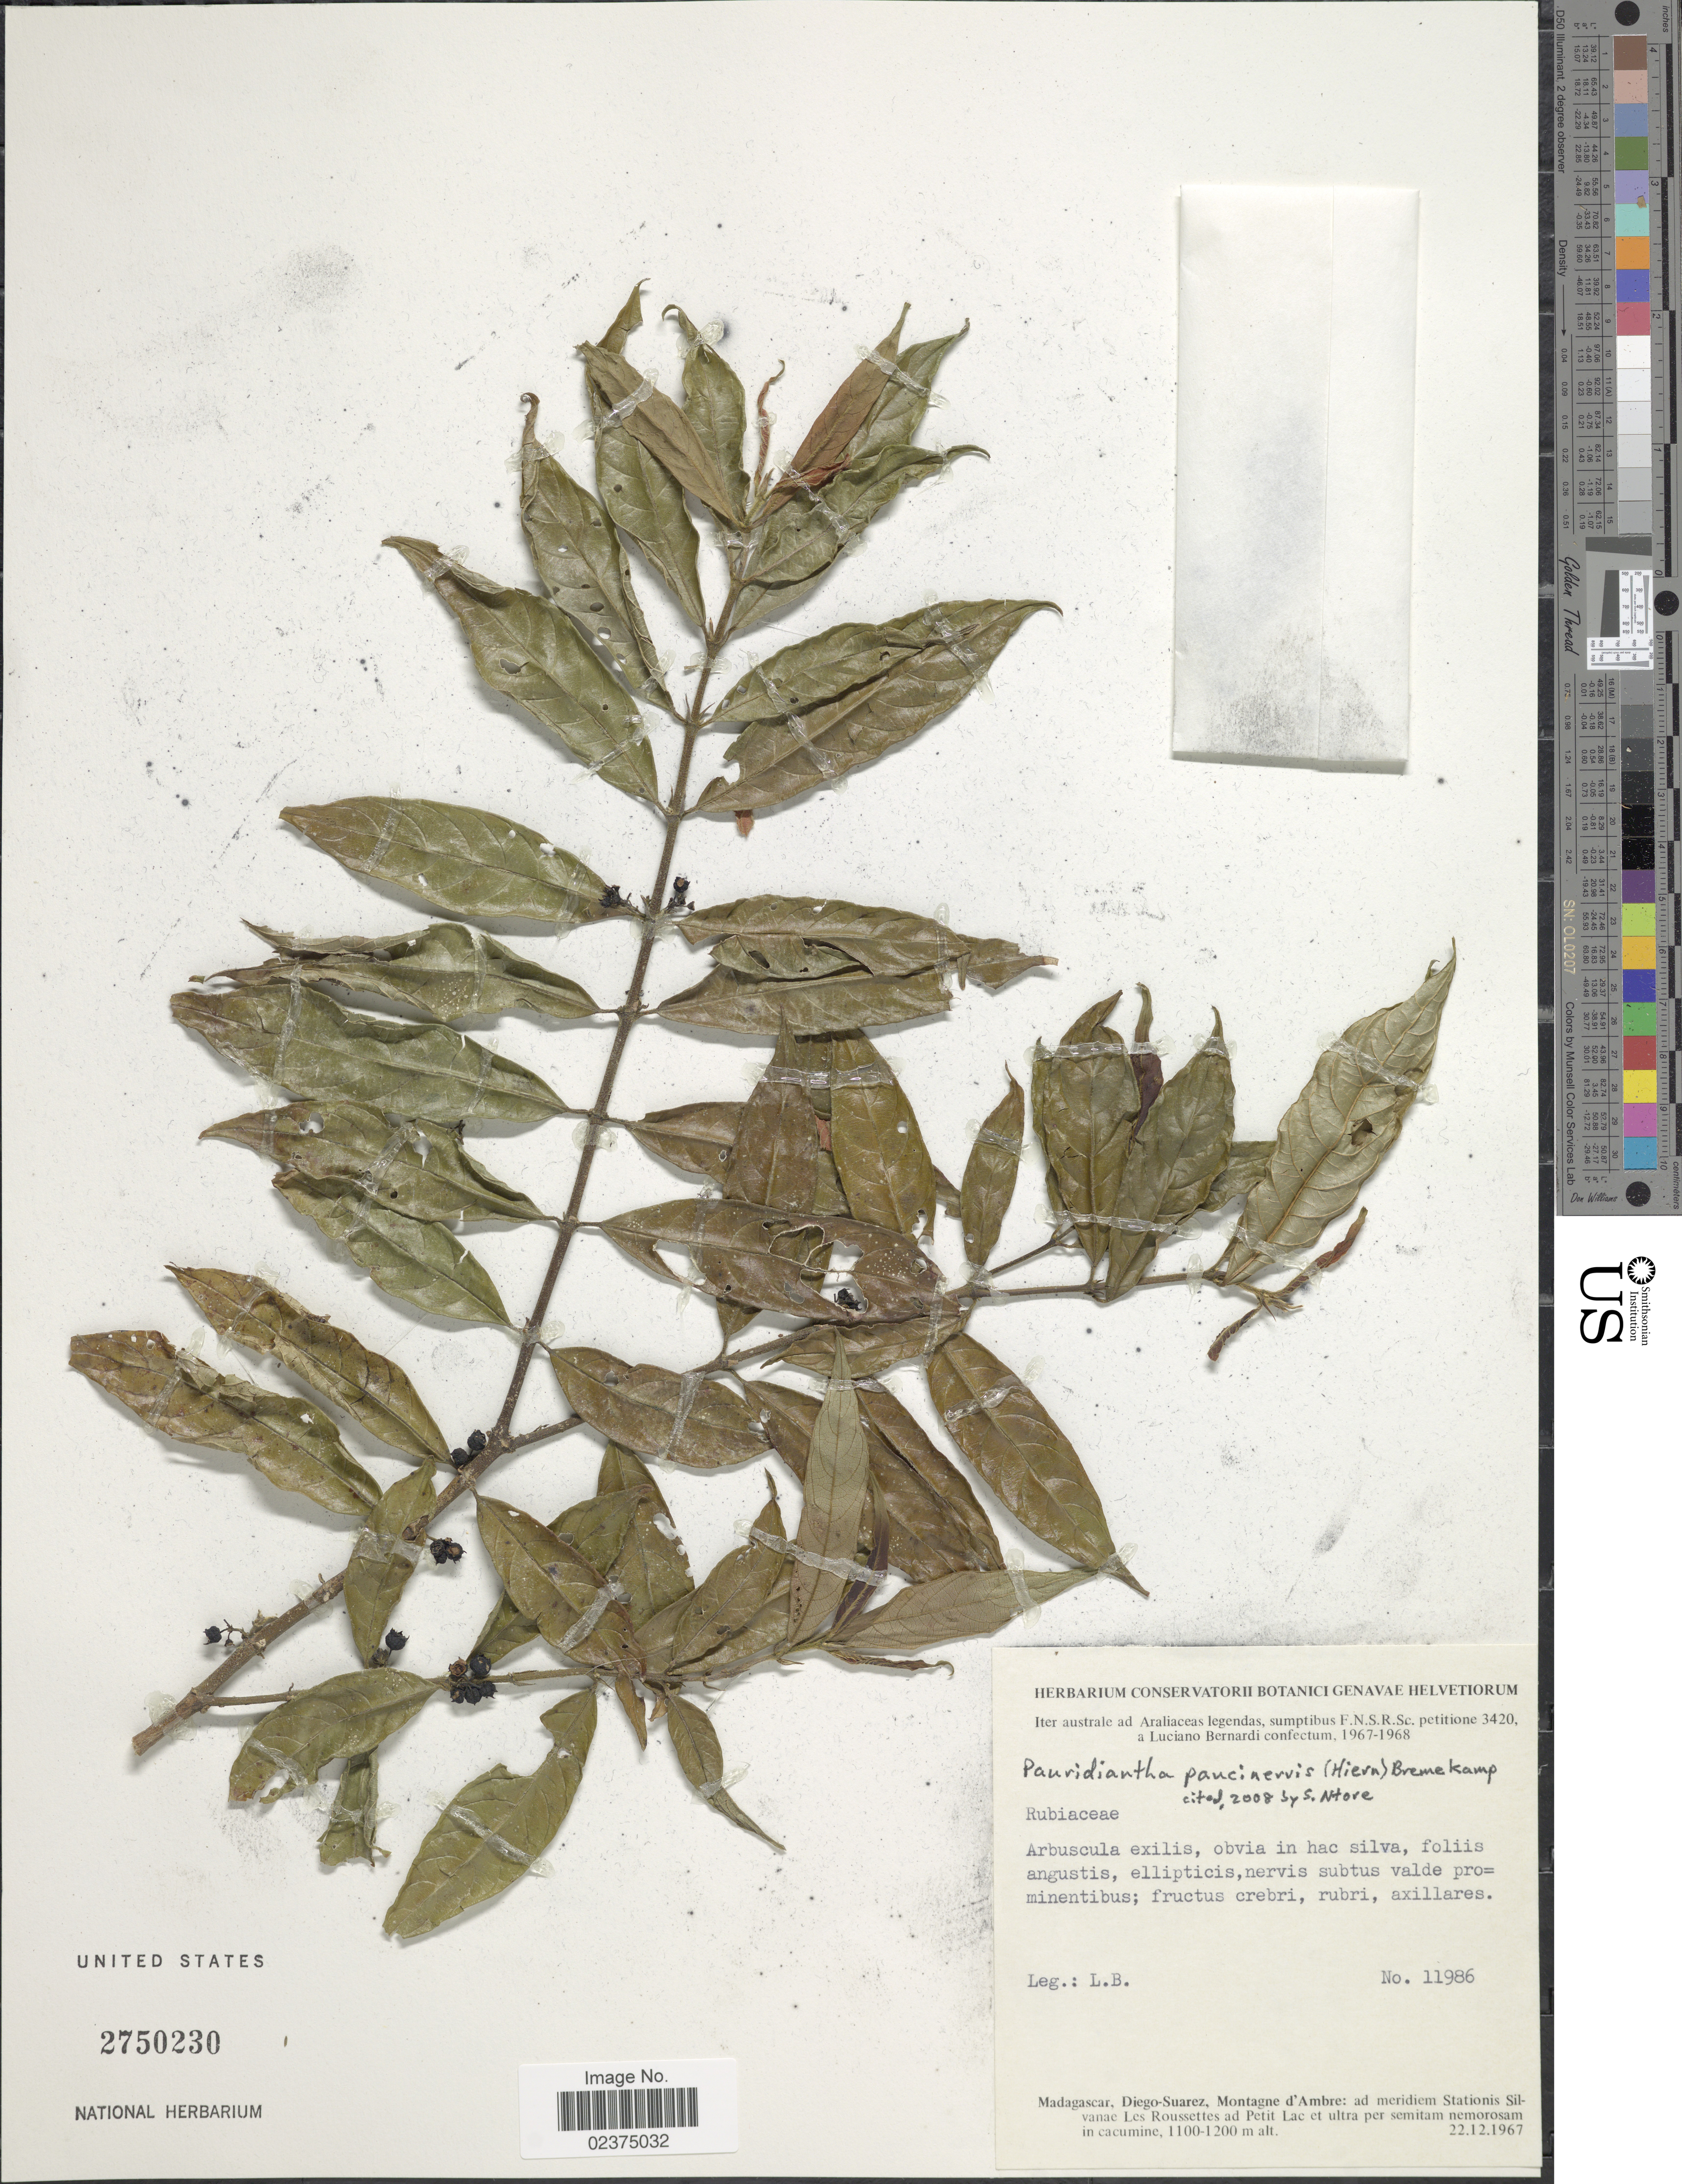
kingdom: Plantae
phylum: Tracheophyta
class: Magnoliopsida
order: Gentianales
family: Rubiaceae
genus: Pauridiantha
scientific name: Pauridiantha paucinervis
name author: (Hiern) Bremek.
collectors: L. Bernardi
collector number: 11986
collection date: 1967-12-22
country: Madagascar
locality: Iter asutrle ad Araliaceas legendes, sumptibus F.N.S.R.Sc. petitione 3420, Diego-Suarez, Montagne d'Ambre: ad meridiem Stationis Silvanae Les Roussettes ad Petit Lac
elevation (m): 1100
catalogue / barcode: US 2750230